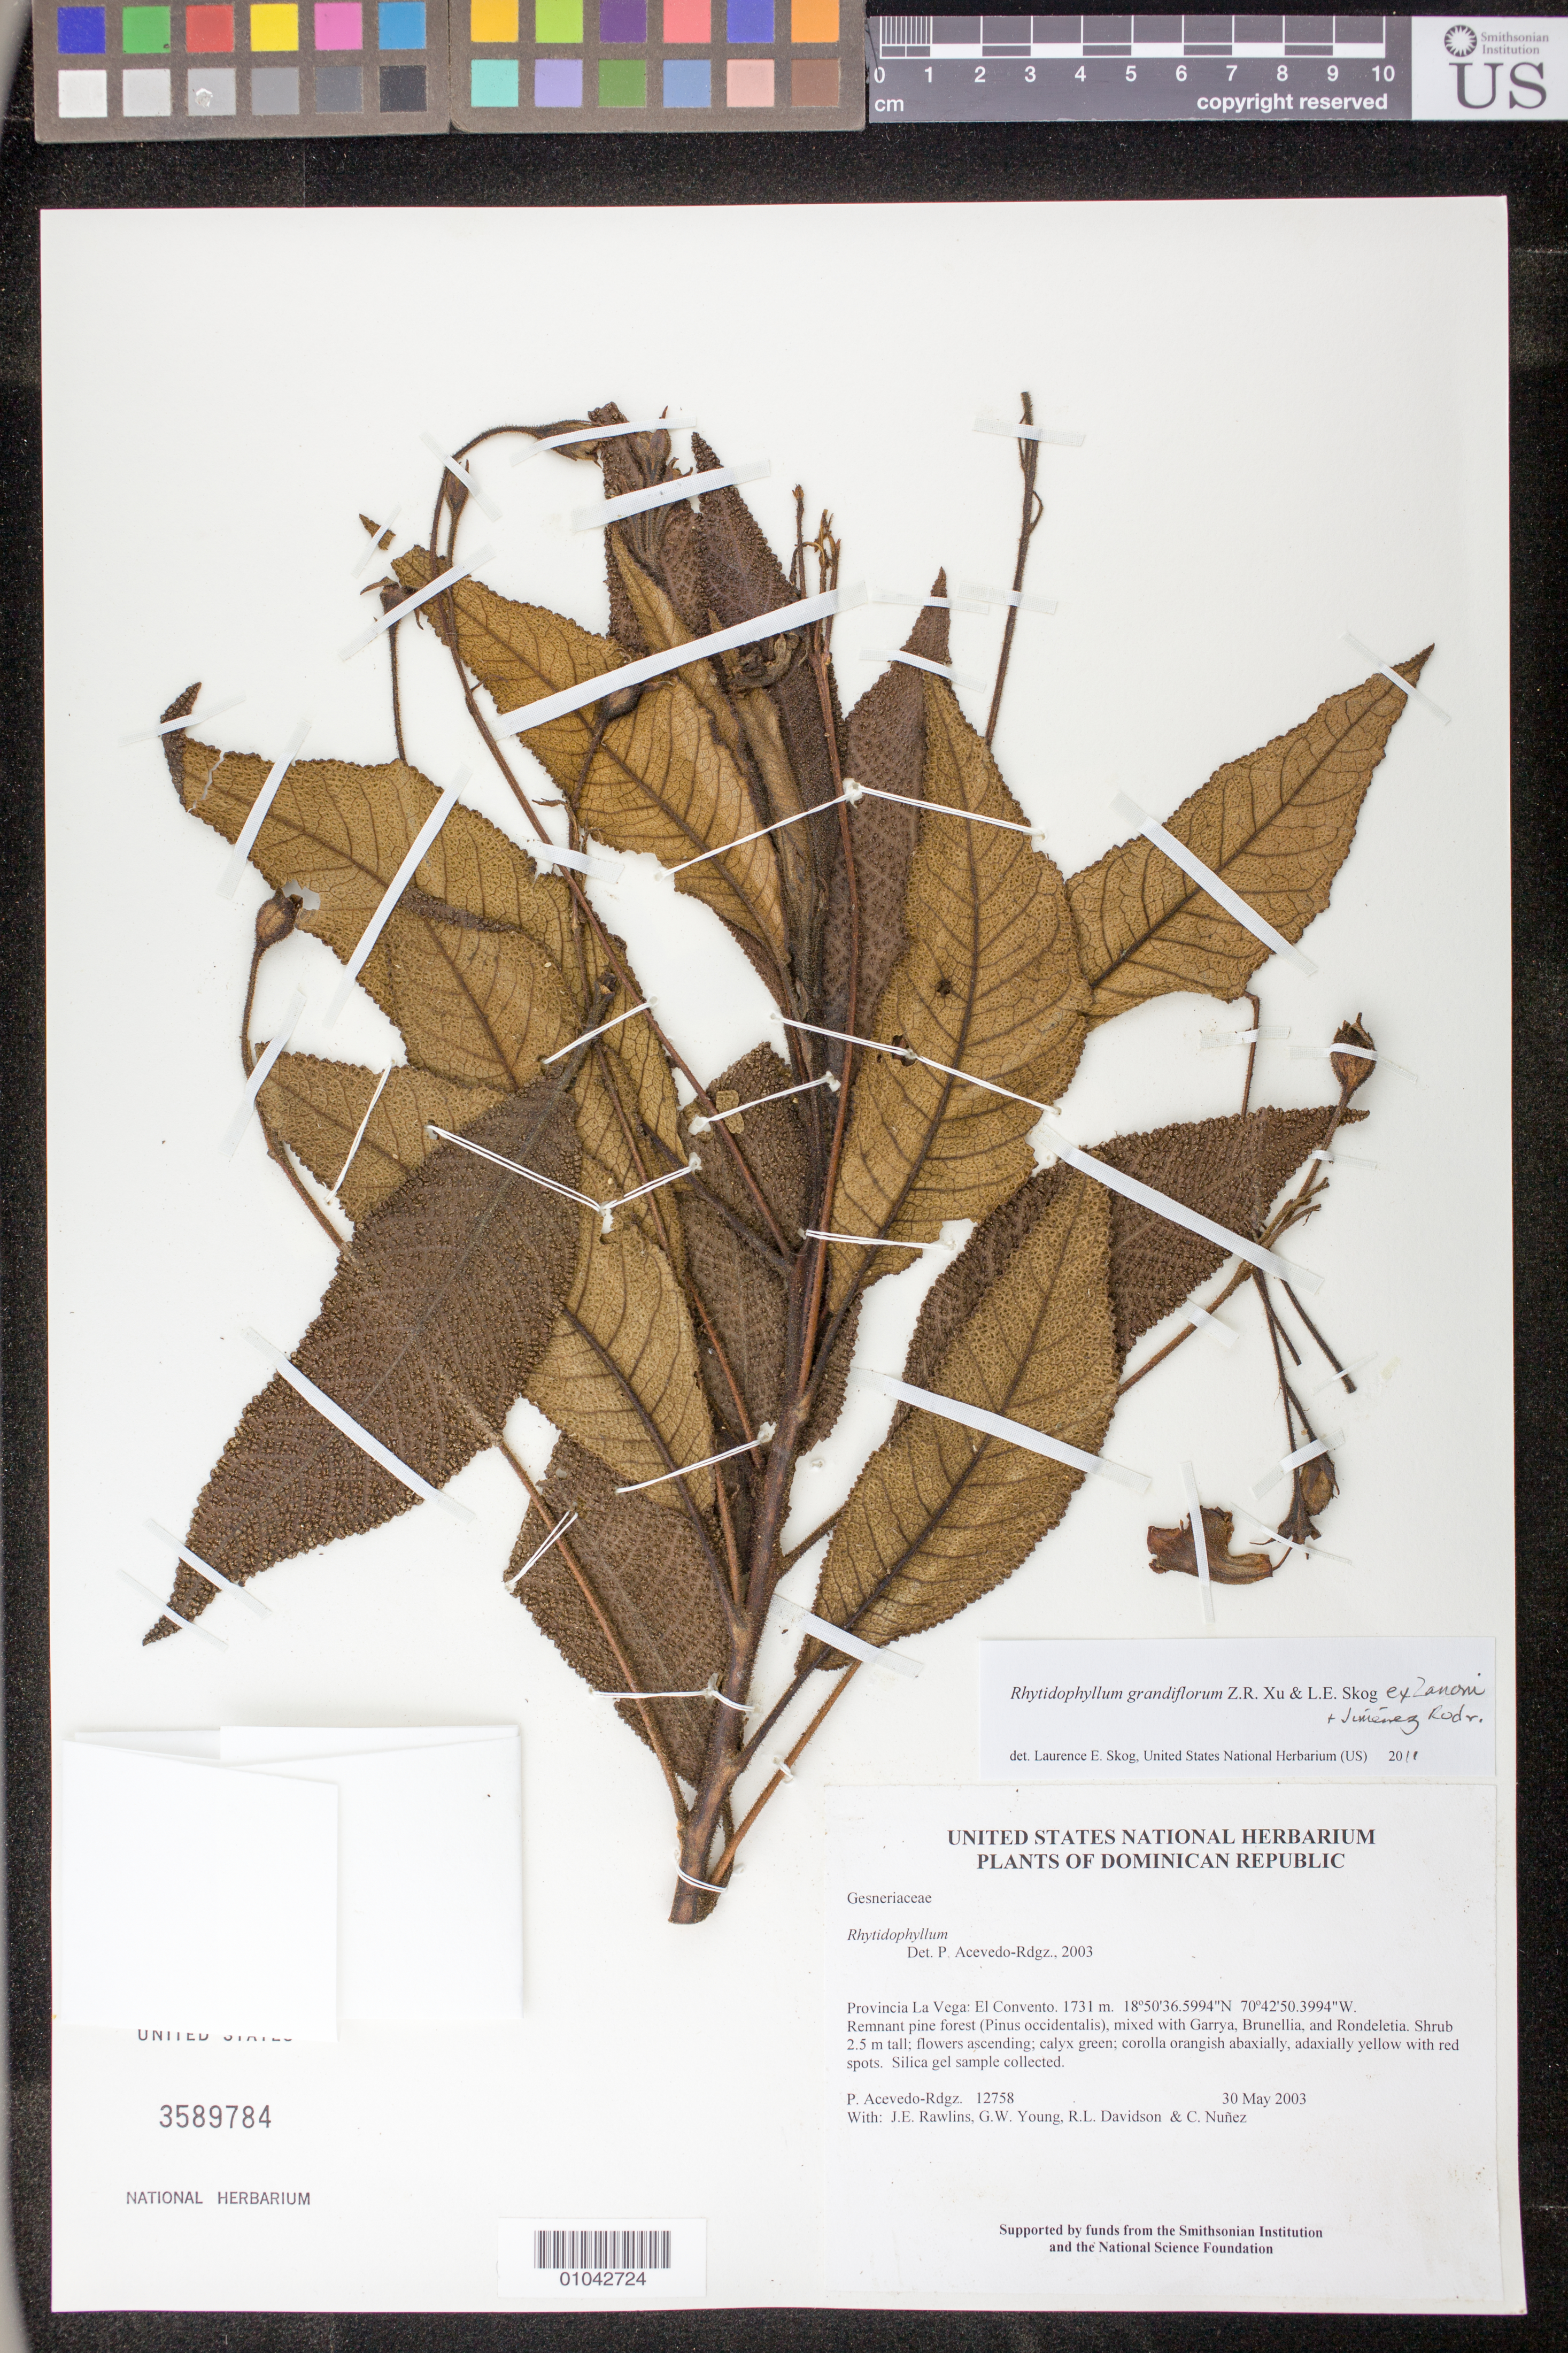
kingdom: Plantae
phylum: Tracheophyta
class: Magnoliopsida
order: Lamiales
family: Gesneriaceae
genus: Rhytidophyllum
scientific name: Rhytidophyllum grandiflorum var. grandiflorum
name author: Z.R. Xu & L.E. Skog ex Zanoni & Jiménez Rodr.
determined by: Skog, Laurence E.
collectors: P. Acevedo-Rodr., J. Rawlins, G. Young, R. Davidson & C. Nunez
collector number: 12758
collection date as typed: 30 May 2003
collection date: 2003-05-30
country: Dominican Republic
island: Hispaniola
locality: Provincia La Vega: El Convento.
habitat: Remnant pine forest (Pinus occidentalis), mixed with Garrya, Brunellia, and Rondeletia.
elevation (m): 1731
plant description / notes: NY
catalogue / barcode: US 3589784